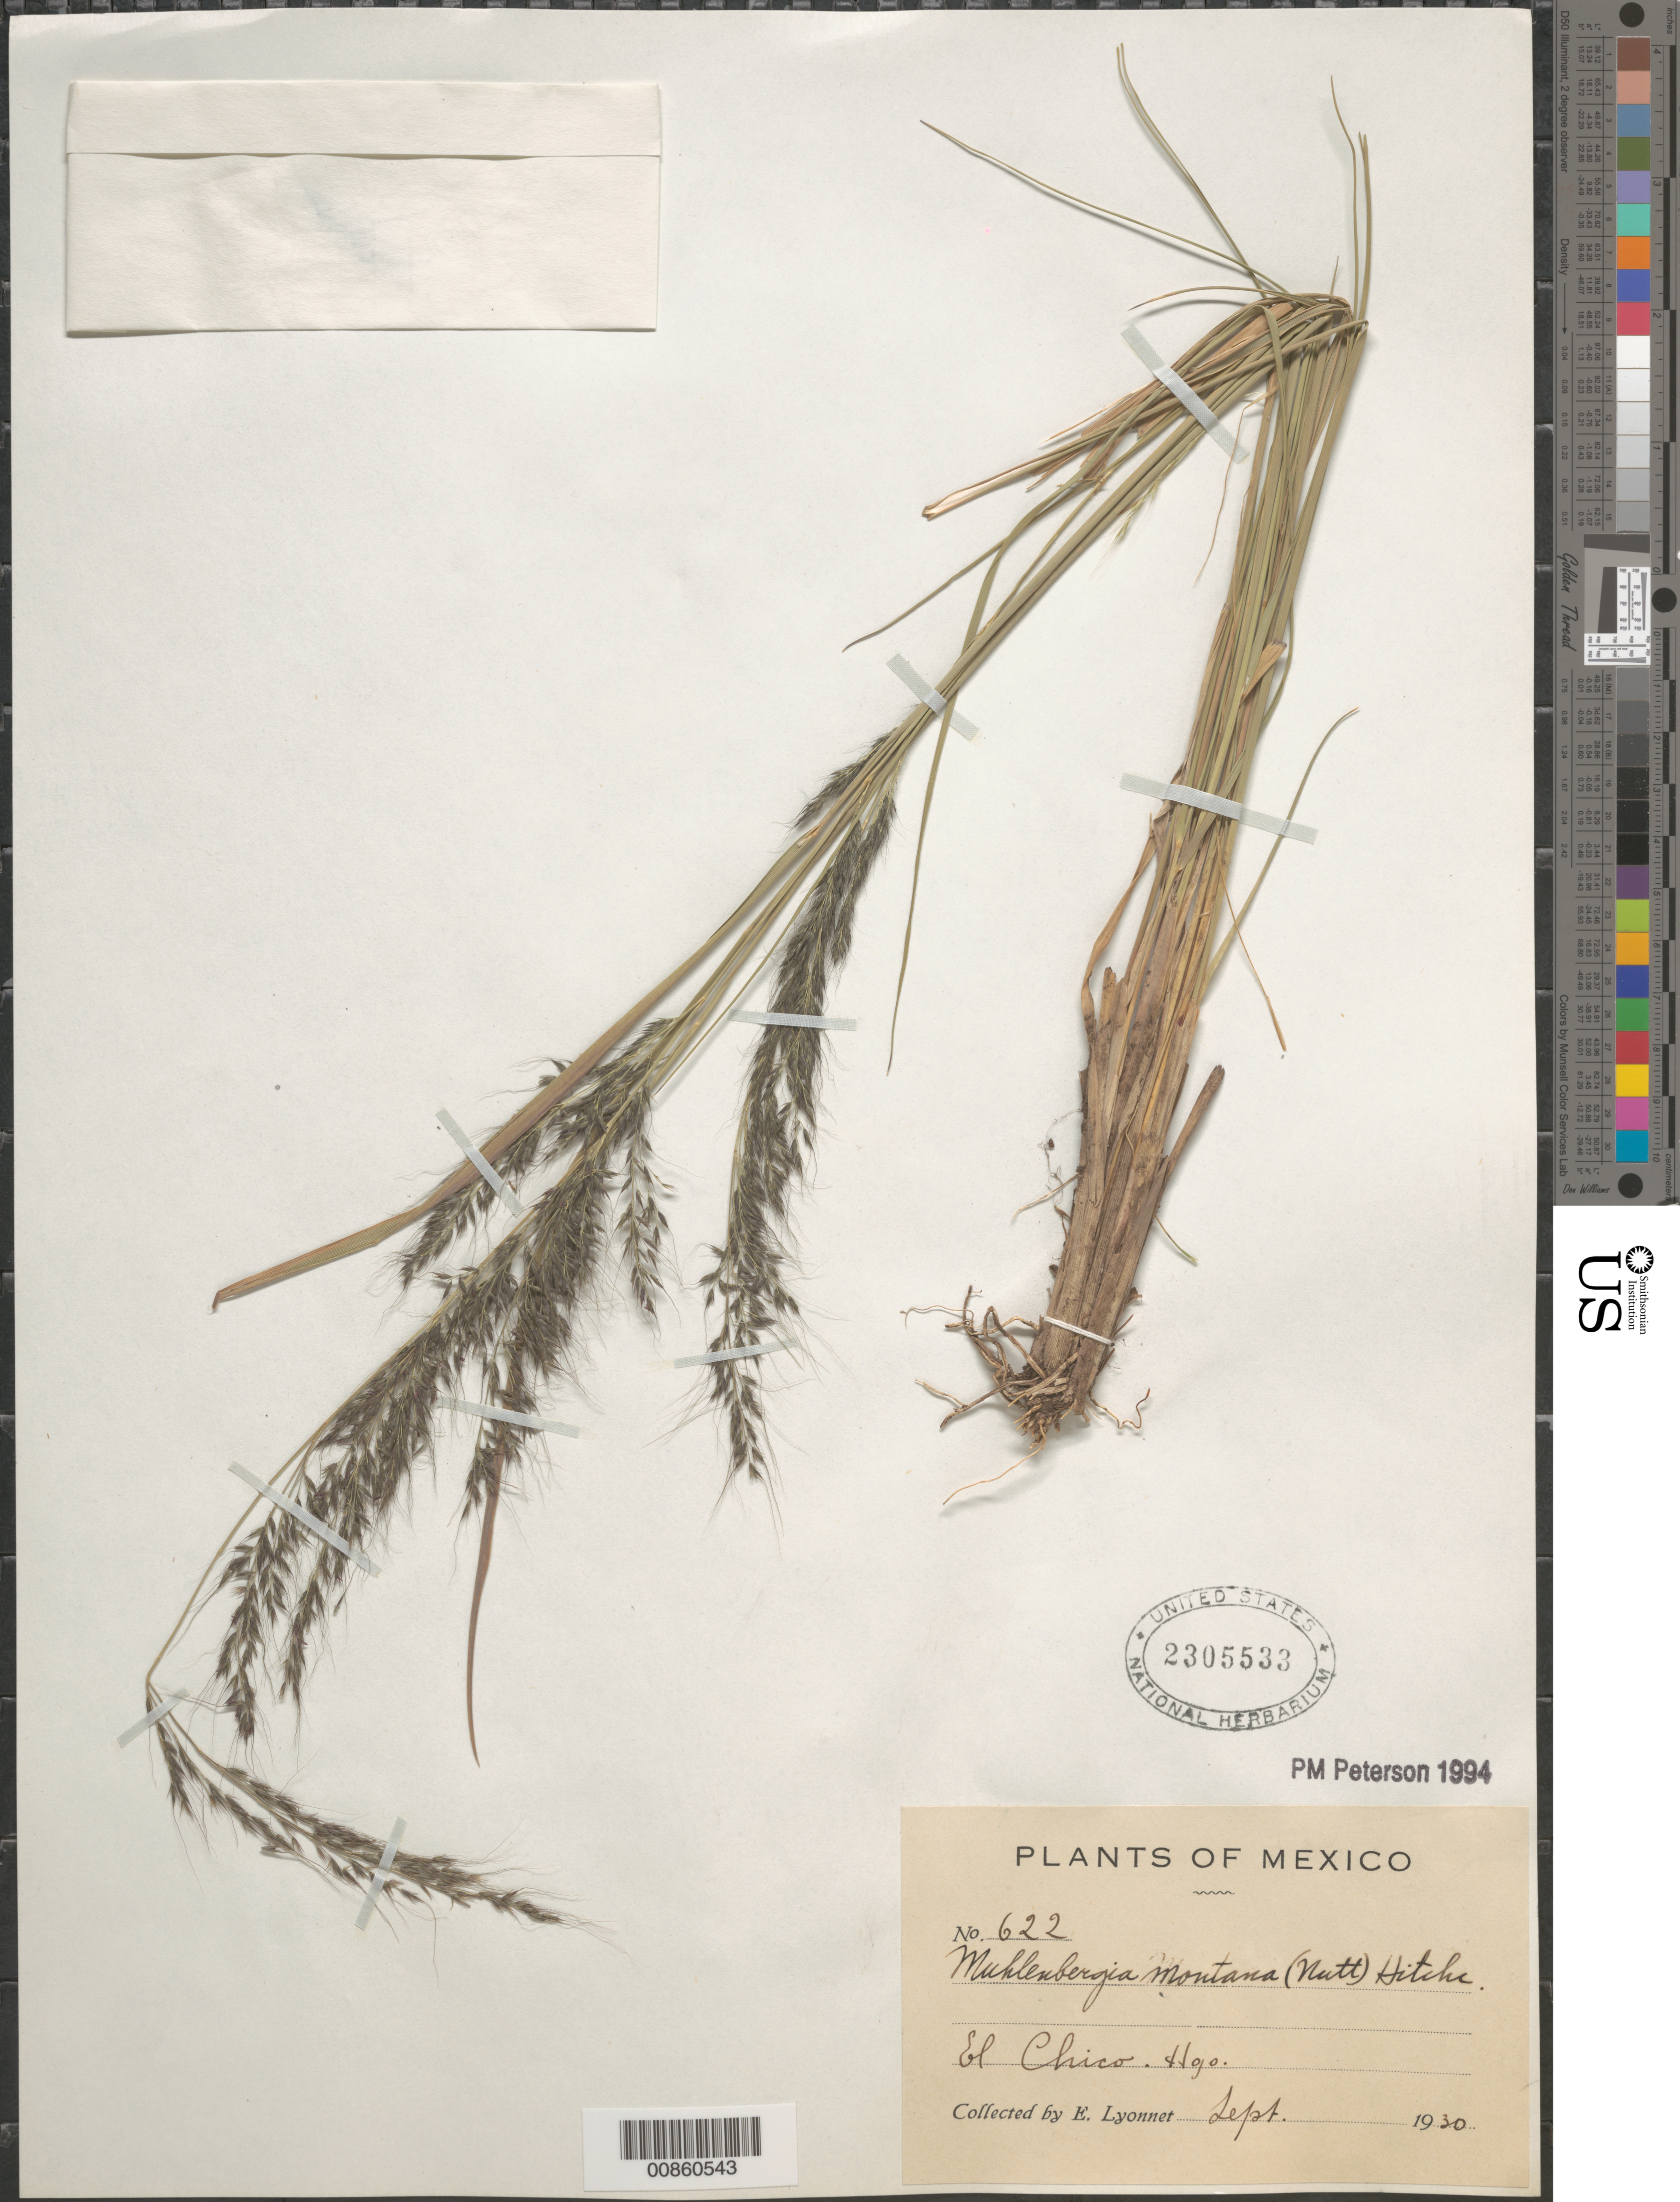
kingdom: Plantae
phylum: Tracheophyta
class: Liliopsida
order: Poales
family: Poaceae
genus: Muhlenbergia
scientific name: Muhlenbergia montana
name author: (Nutt.) Hitchc.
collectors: Bro. E. Lyonnet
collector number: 622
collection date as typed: Sep 1930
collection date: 1930-09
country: Mexico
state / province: Hidalgo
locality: El Chico, Hgo.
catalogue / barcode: US 2305533